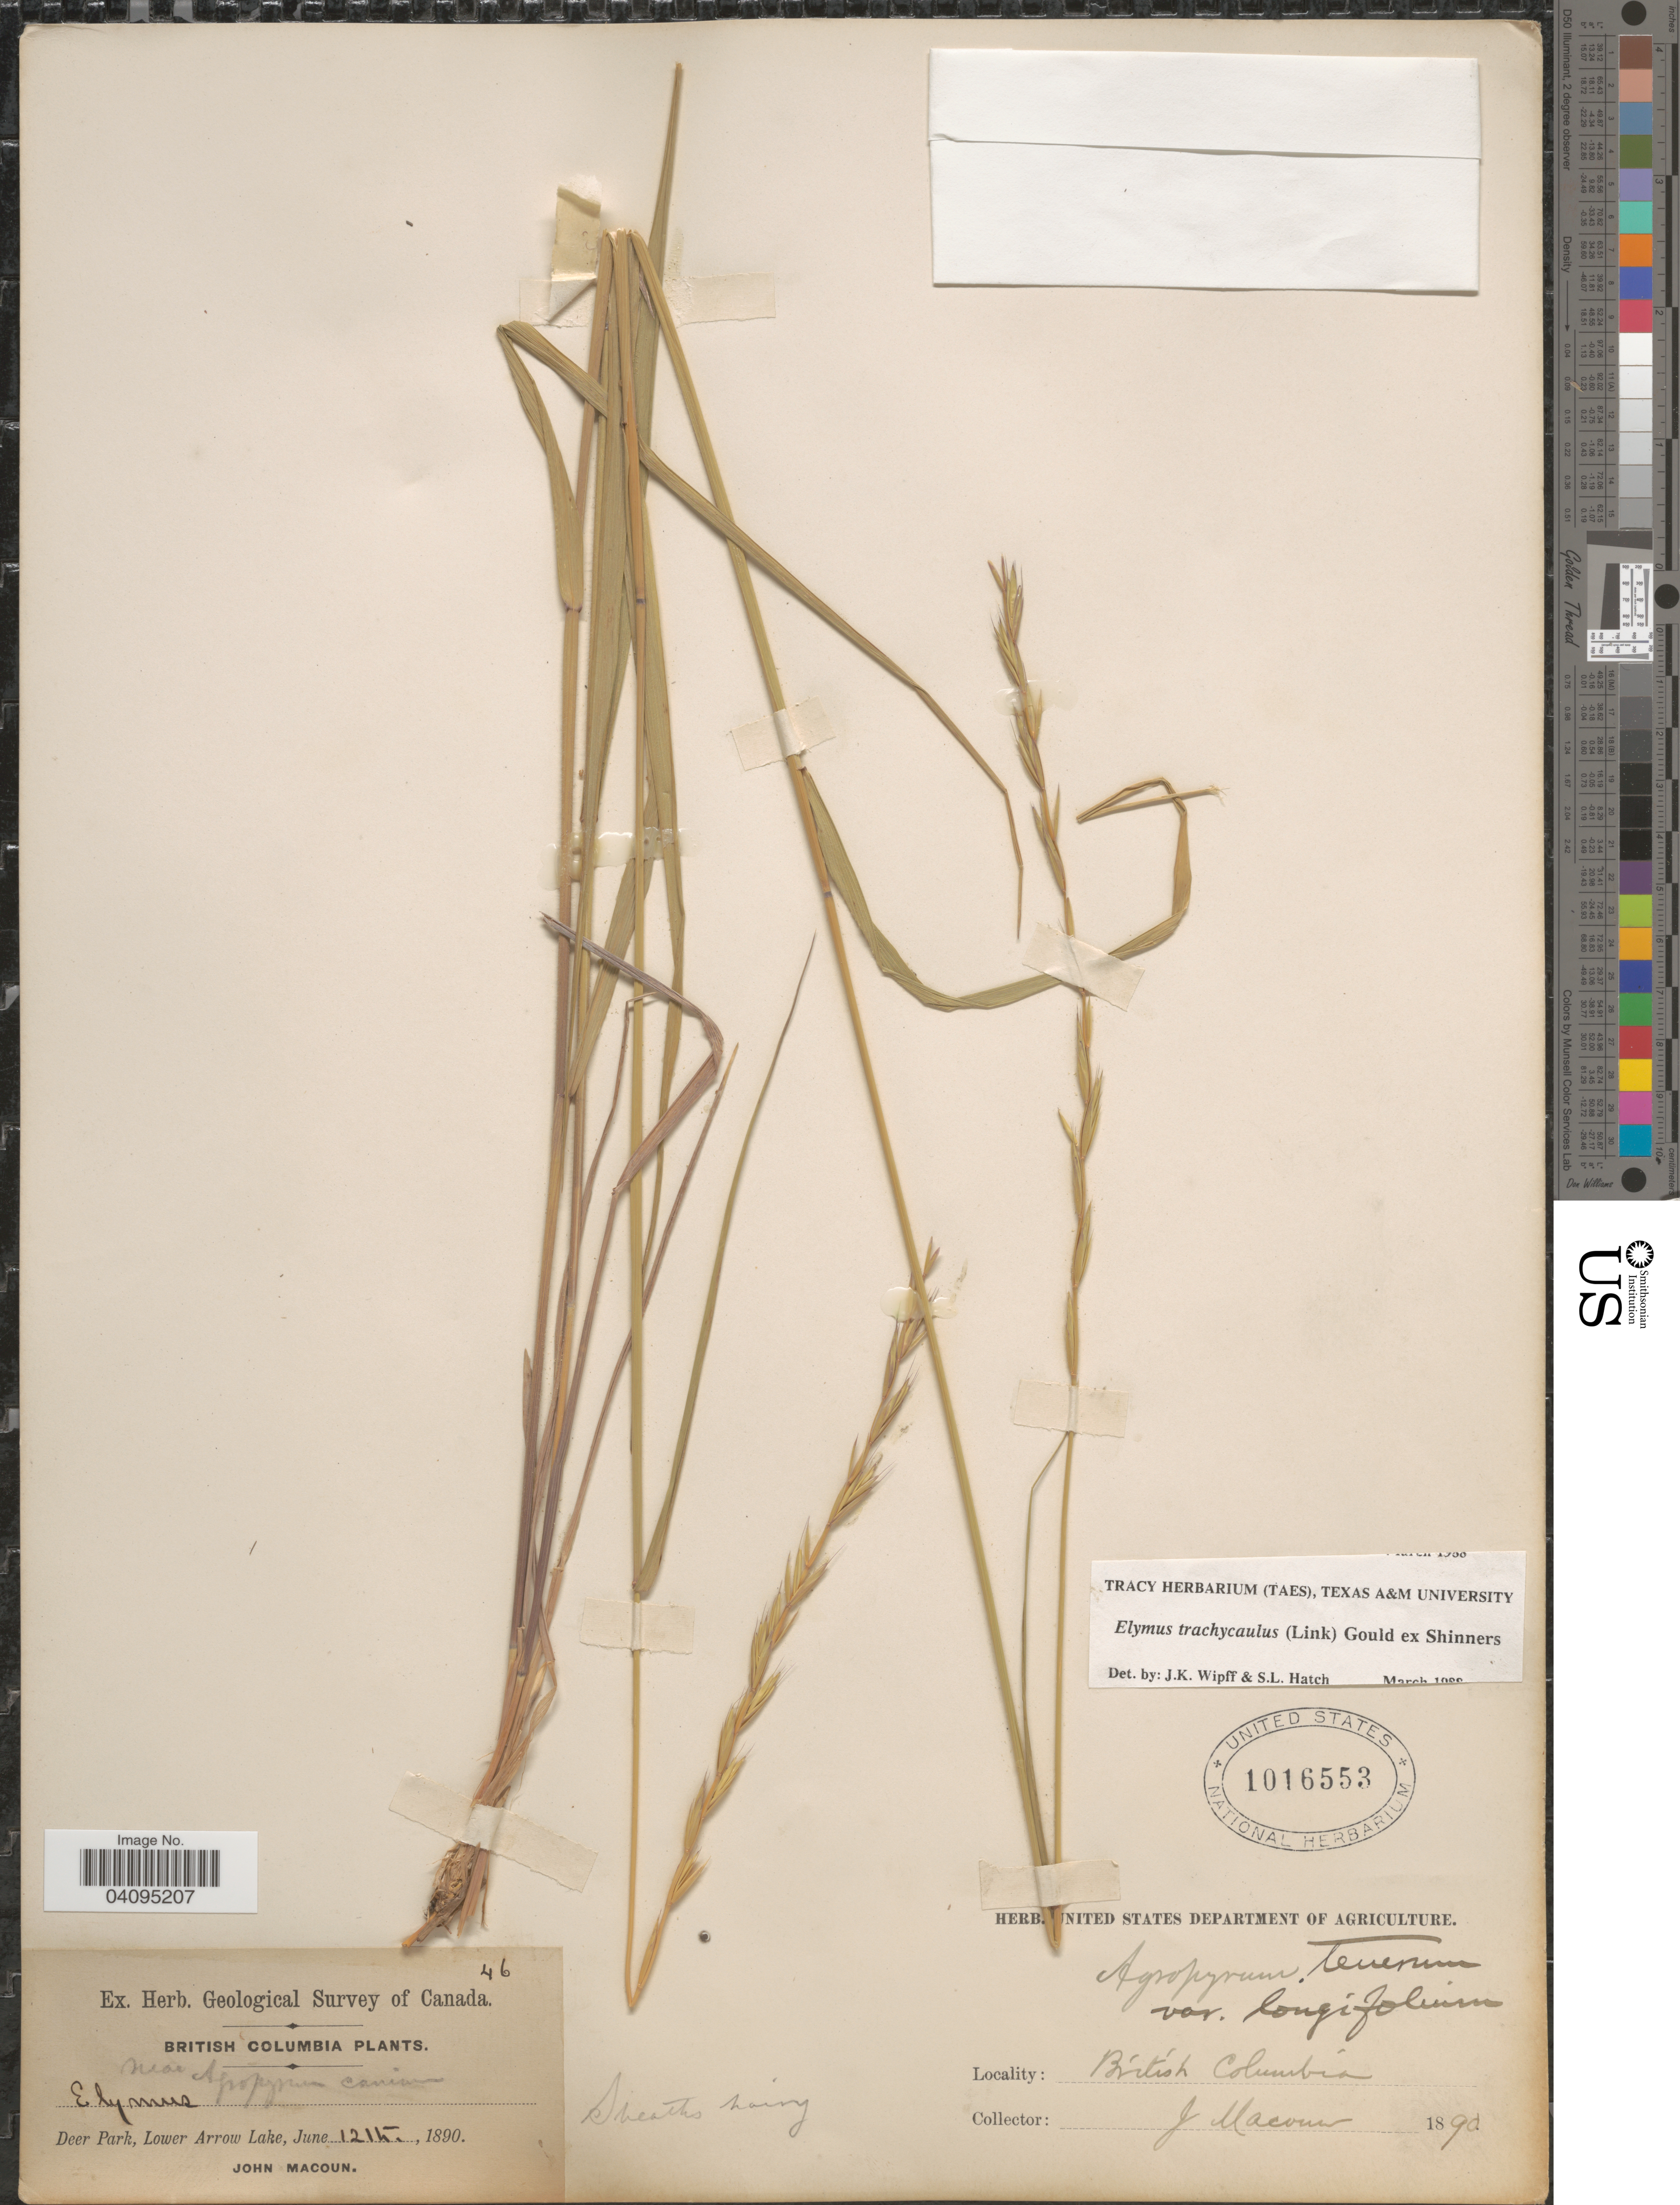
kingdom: Plantae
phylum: Tracheophyta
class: Liliopsida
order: Poales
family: Poaceae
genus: Elymus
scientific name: Elymus trachycaulus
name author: (Link) Gould ex Shinners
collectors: J. Macoun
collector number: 46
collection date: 1890-06-12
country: Canada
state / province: British Columbia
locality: Geological Survey of Canada. Deer Park, Lower Arrow Lake.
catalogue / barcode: US 1016553